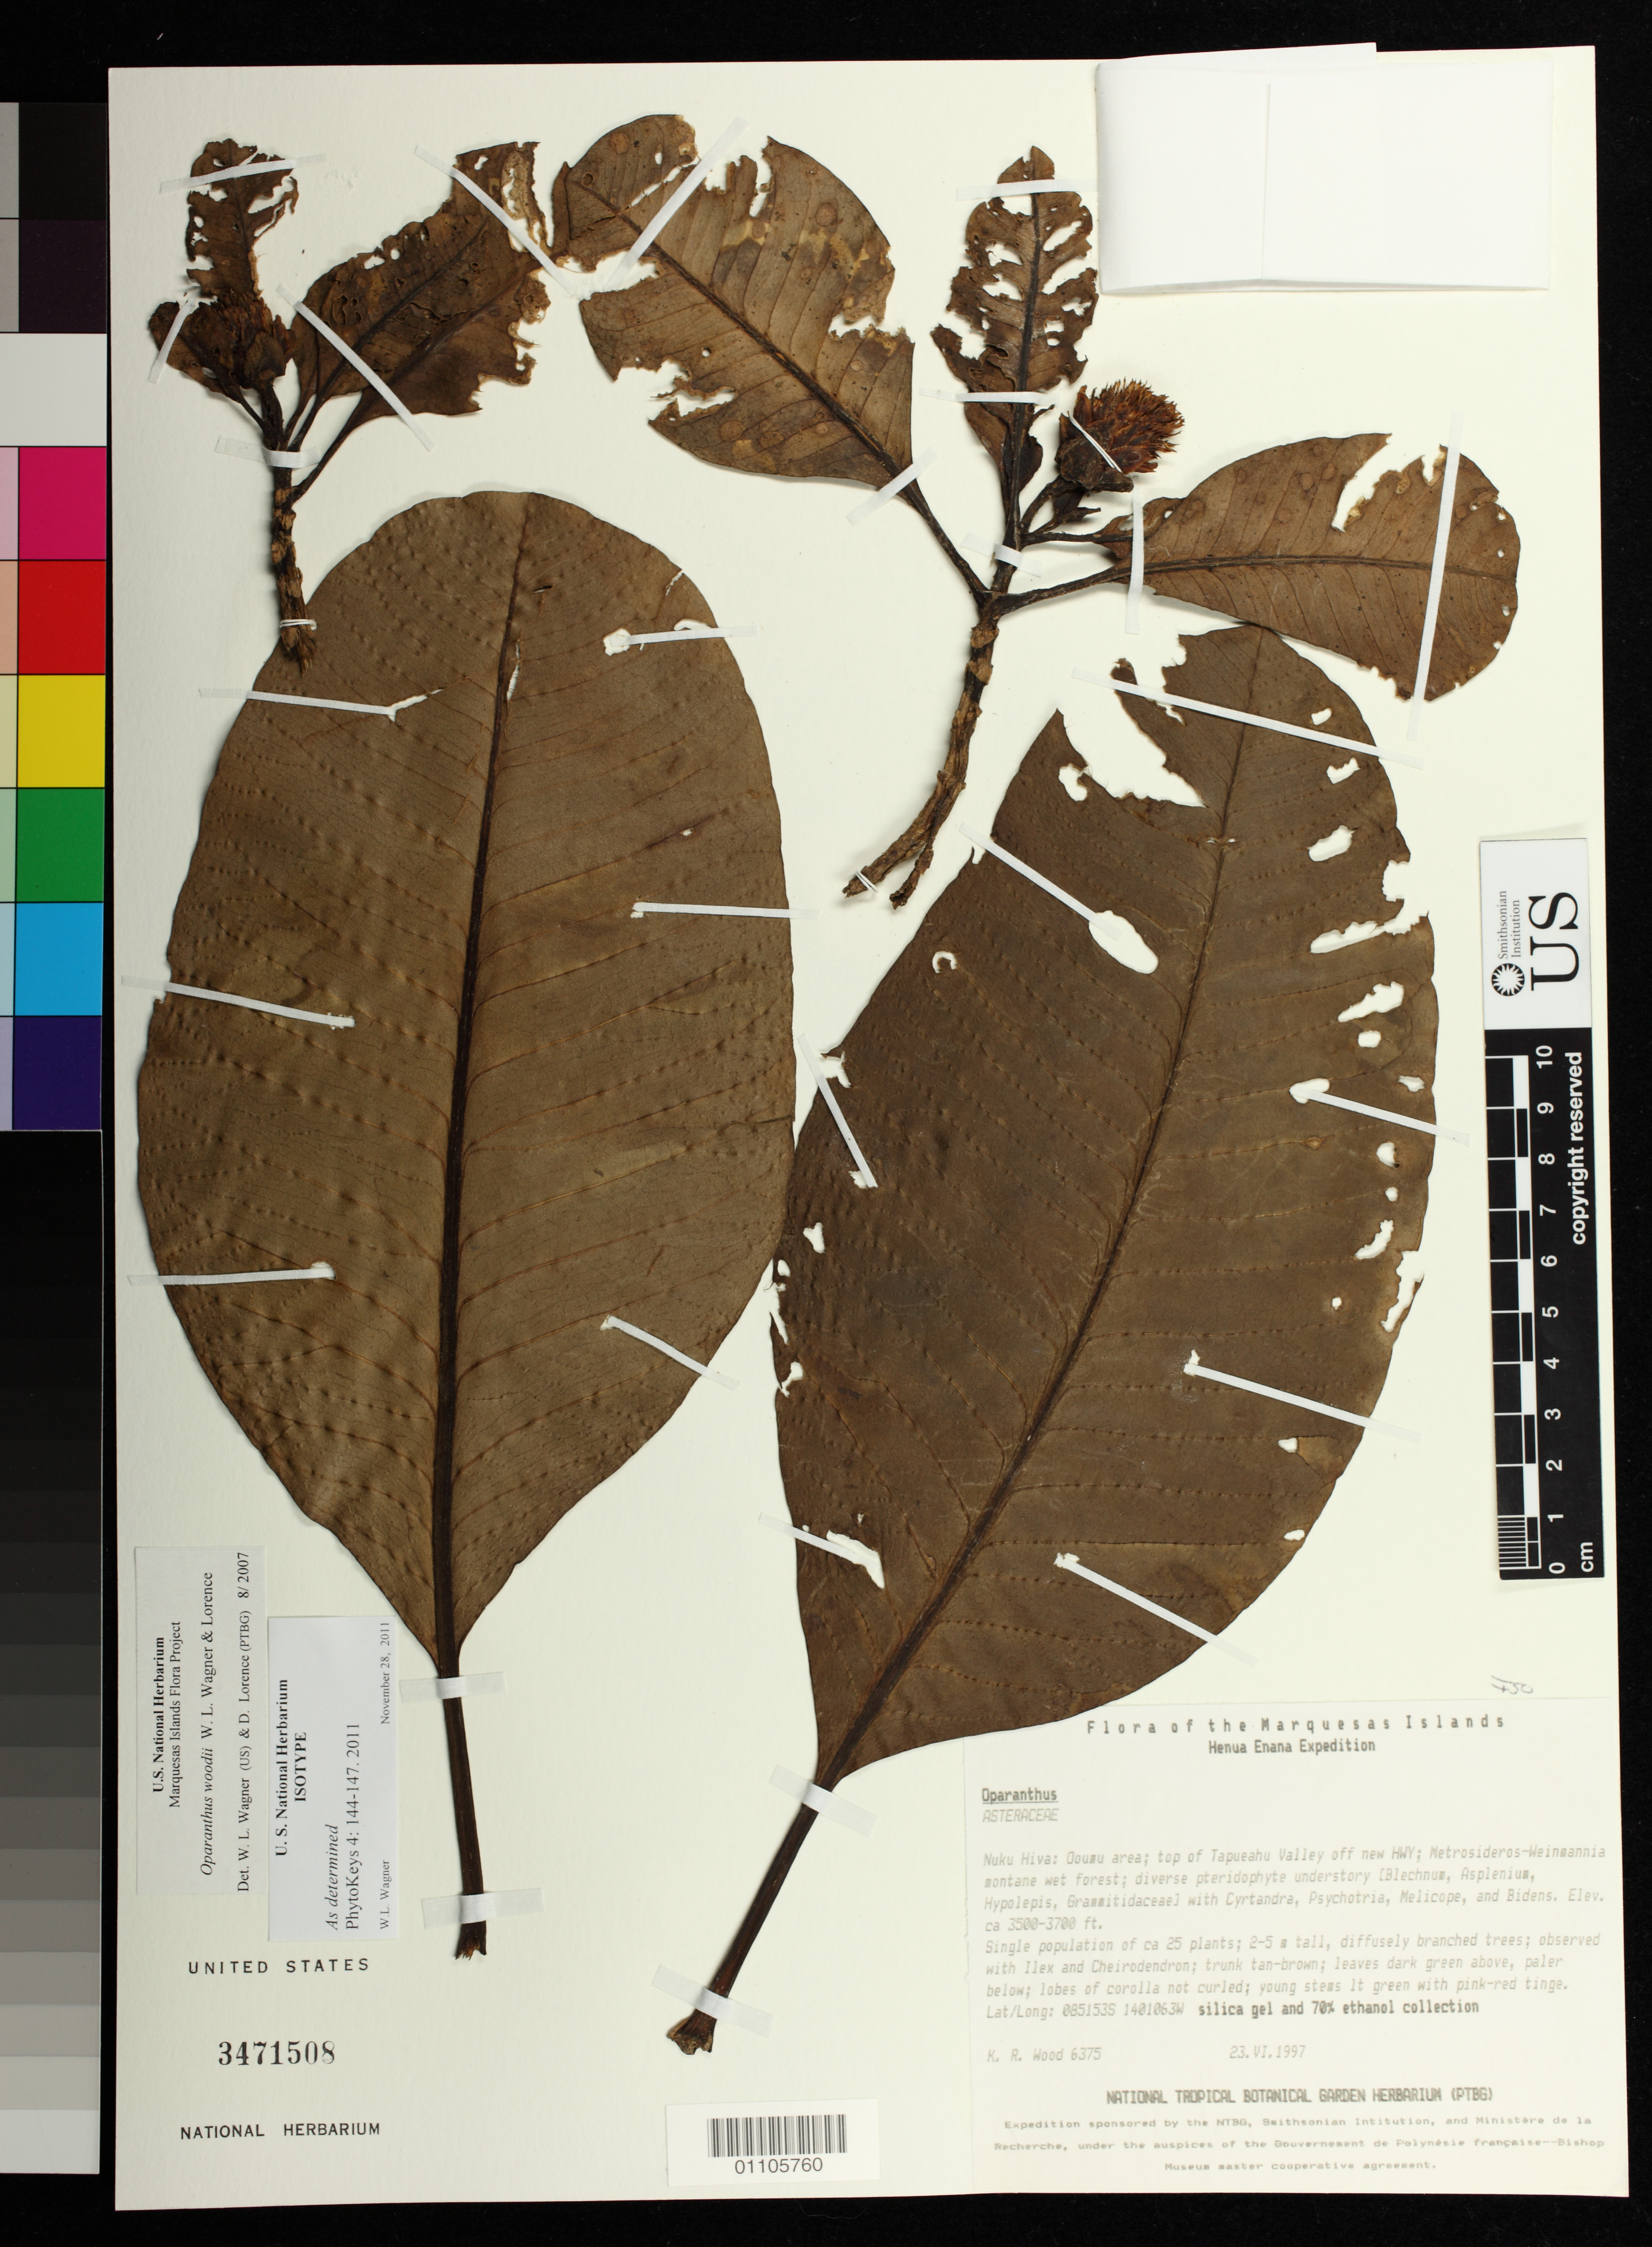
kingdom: Plantae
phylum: Tracheophyta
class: Magnoliopsida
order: Asterales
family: Asteraceae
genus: Oparanthus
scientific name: Oparanthus woodii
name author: W.L. Wagner & Lorence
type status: Isotype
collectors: K. R. Wood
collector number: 6375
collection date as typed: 23 June 1997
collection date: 1997-06-23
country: French Polynesia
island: Nuku Hiva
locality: Ooumu area, top of Tapueahu Valley off new Hwy (lat/long recorded as: lat=08:51:53:S long=140:10:63:W)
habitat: Metrosideros-Weinmannia montane wet forest; diverse pteridophyte understory (Blechnum, Asplenium, Hypolepis, Grammitidaceae)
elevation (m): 1067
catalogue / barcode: US 3471508